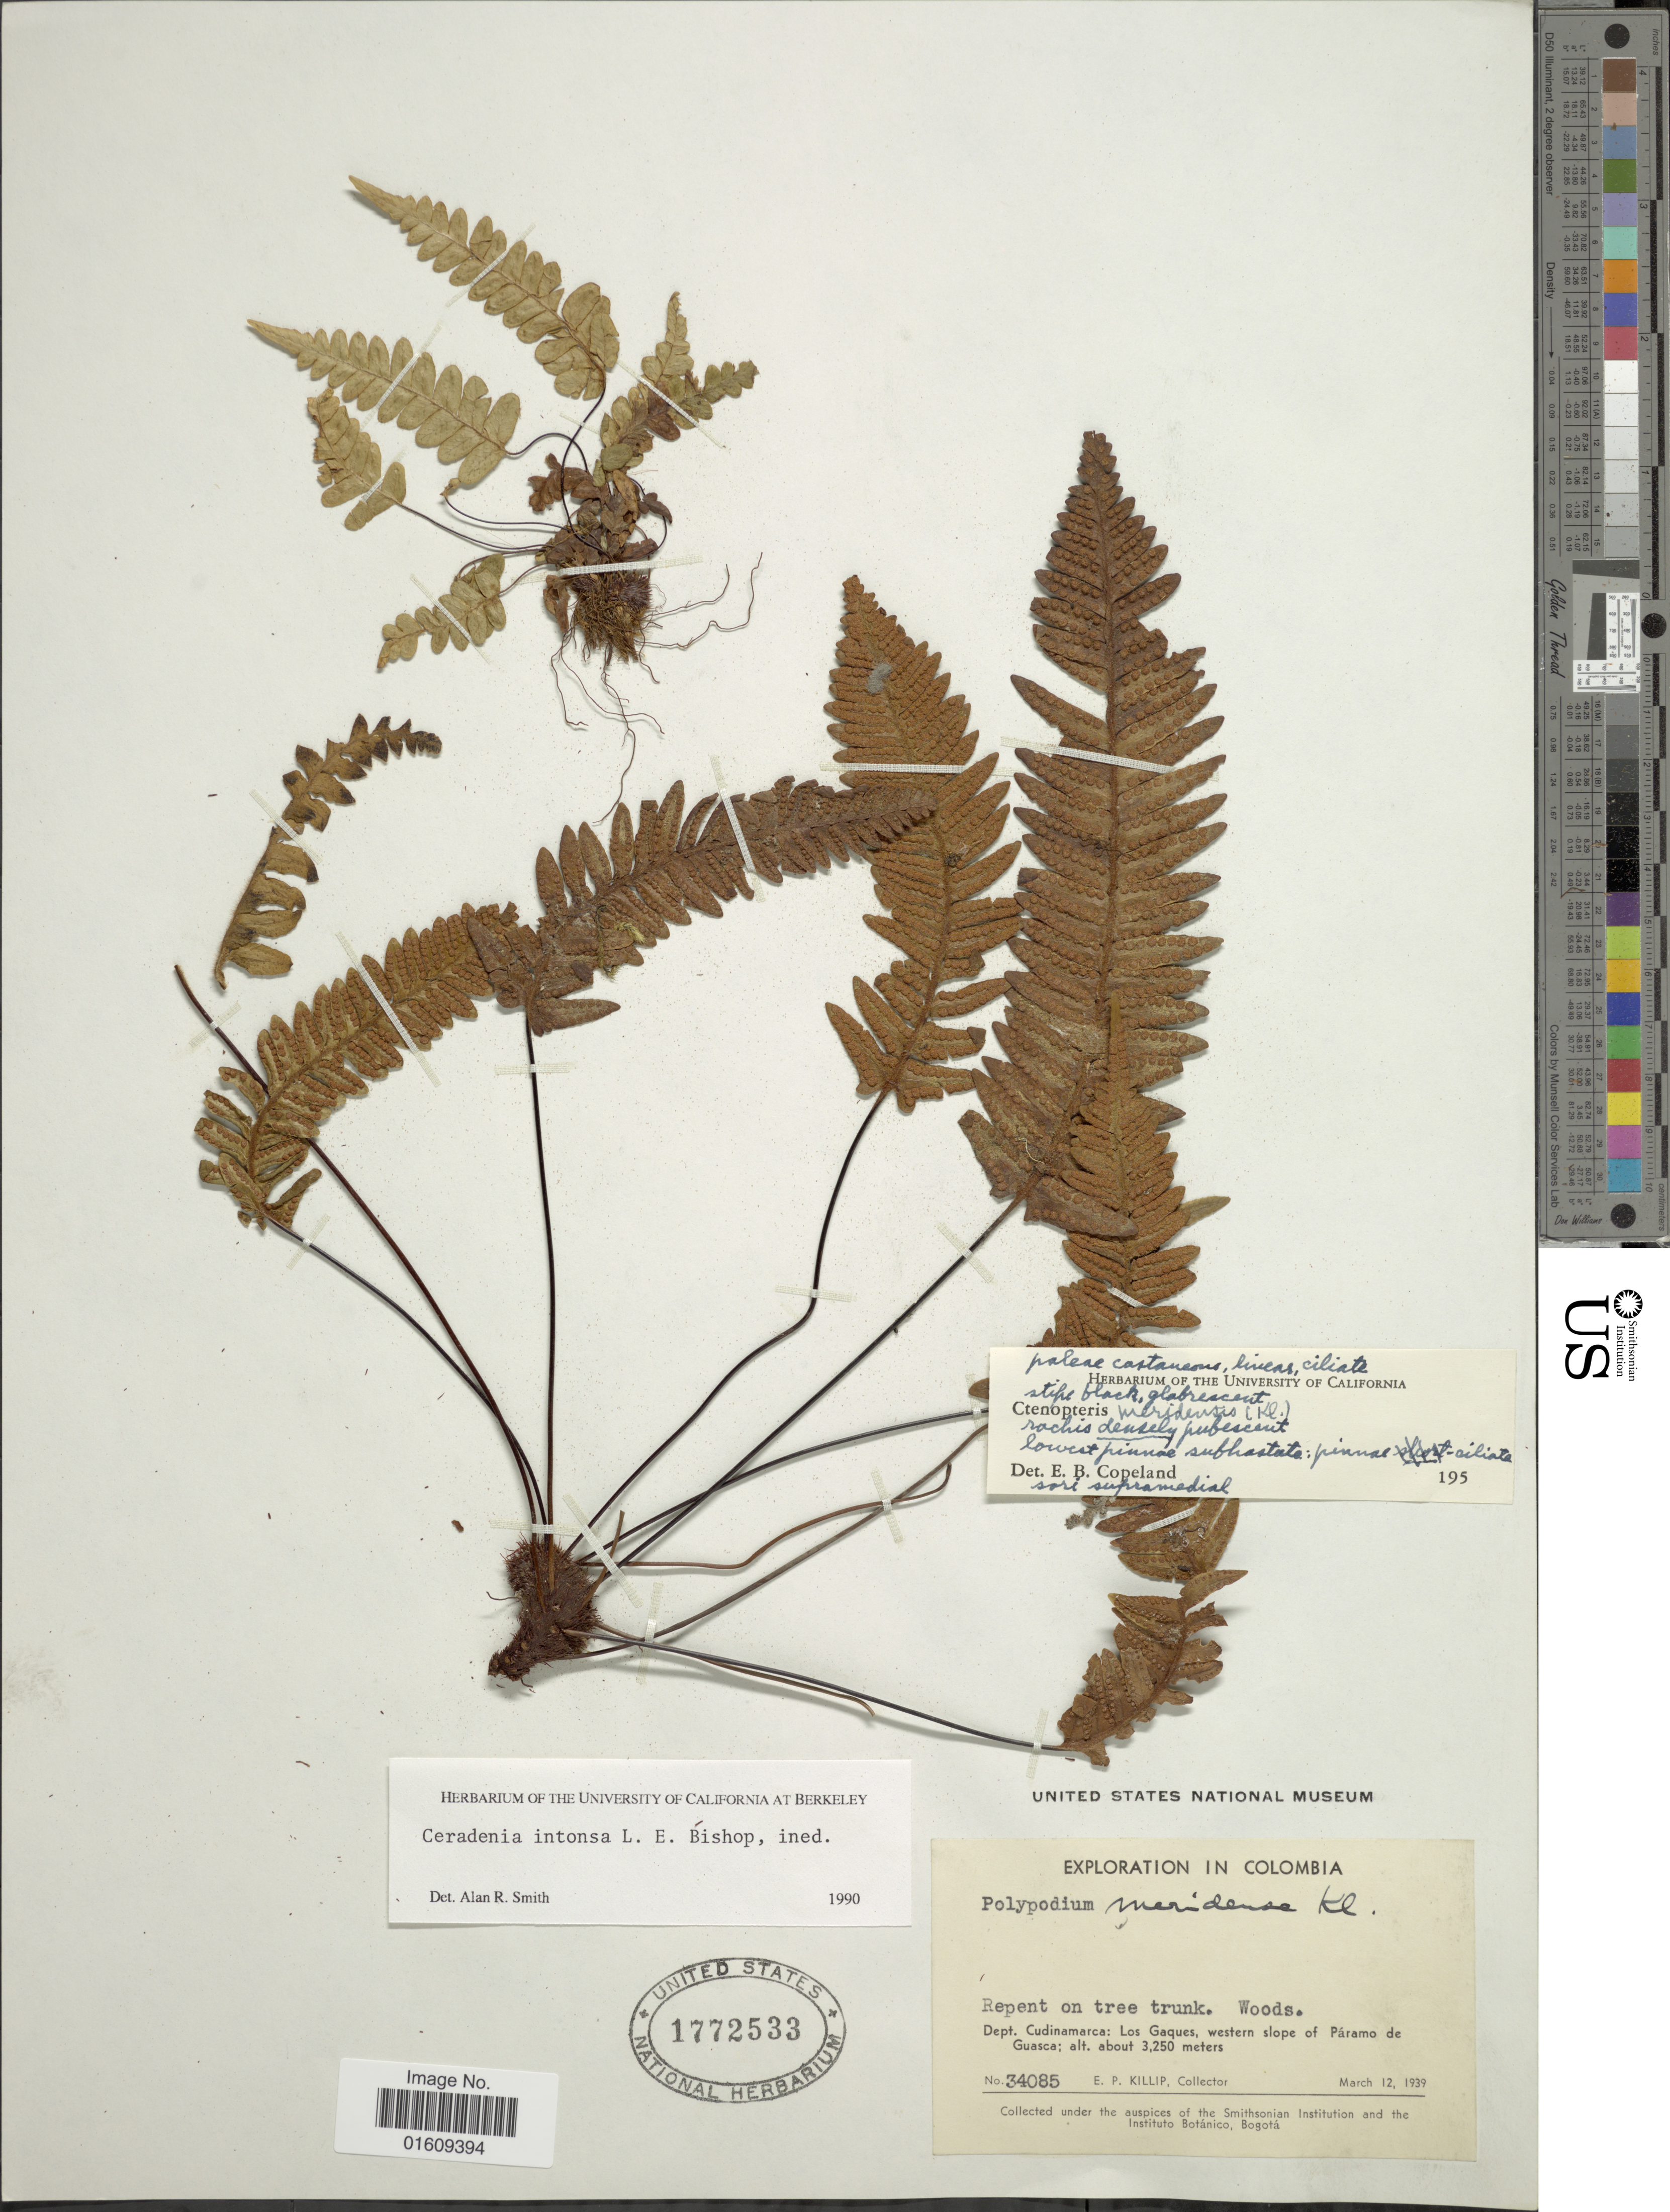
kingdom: Plantae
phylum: Tracheophyta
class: Polypodiopsida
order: Polypodiales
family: Polypodiaceae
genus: Ceradenia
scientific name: Ceradenia intonsa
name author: L.E. Bishop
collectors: E. P. Killip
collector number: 34085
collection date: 1939-03-12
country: Colombia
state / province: Cundinamarca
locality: Colombia, Dept. Cundinamarca: Los Gaques, western slope of Páramo de Guasca.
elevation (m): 3250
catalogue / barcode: US 1772533